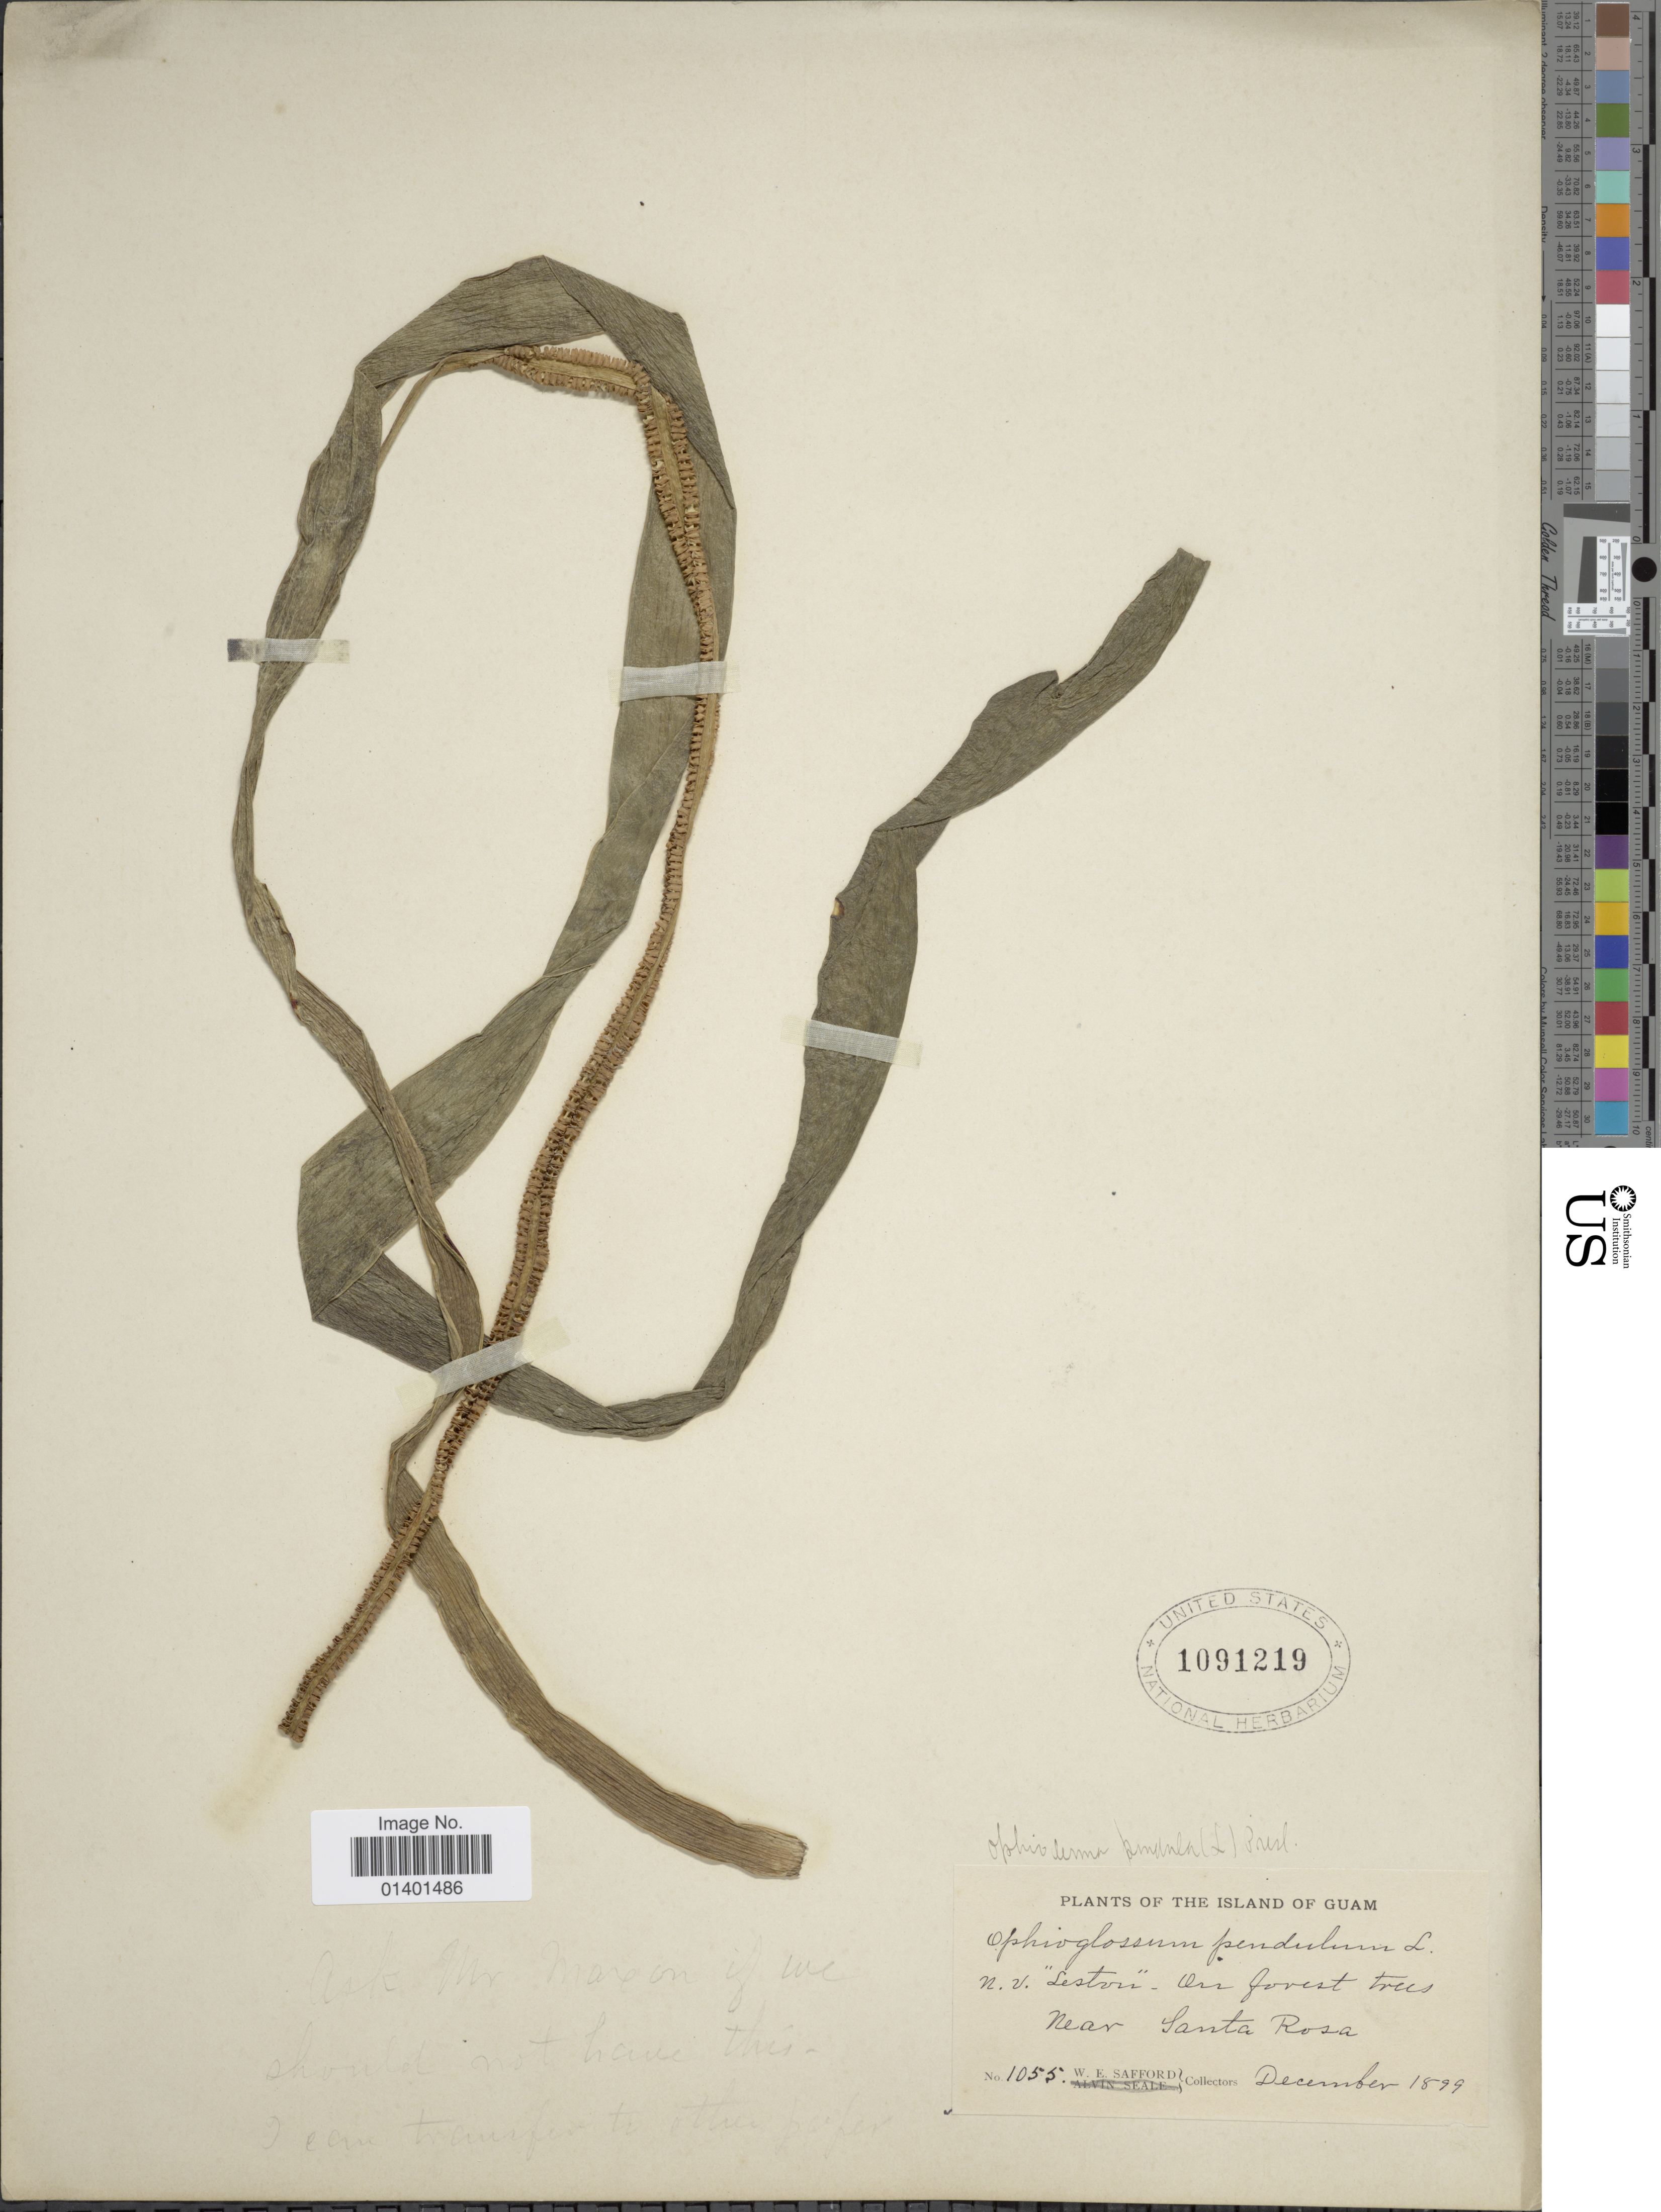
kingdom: Plantae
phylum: Tracheophyta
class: Polypodiopsida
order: Ophioglossales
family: Ophioglossaceae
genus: Ophioderma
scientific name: Ophioderma pendulum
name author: (L.) C. Presl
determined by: Wagner, W. L., (BOT), Smithsonian Institution - National Museum of Natural History (UNITED STATES)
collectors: W. E. Safford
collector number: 1055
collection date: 1899-12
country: Guam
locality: Island of Guam, near Santa Rosa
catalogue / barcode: US 1091219